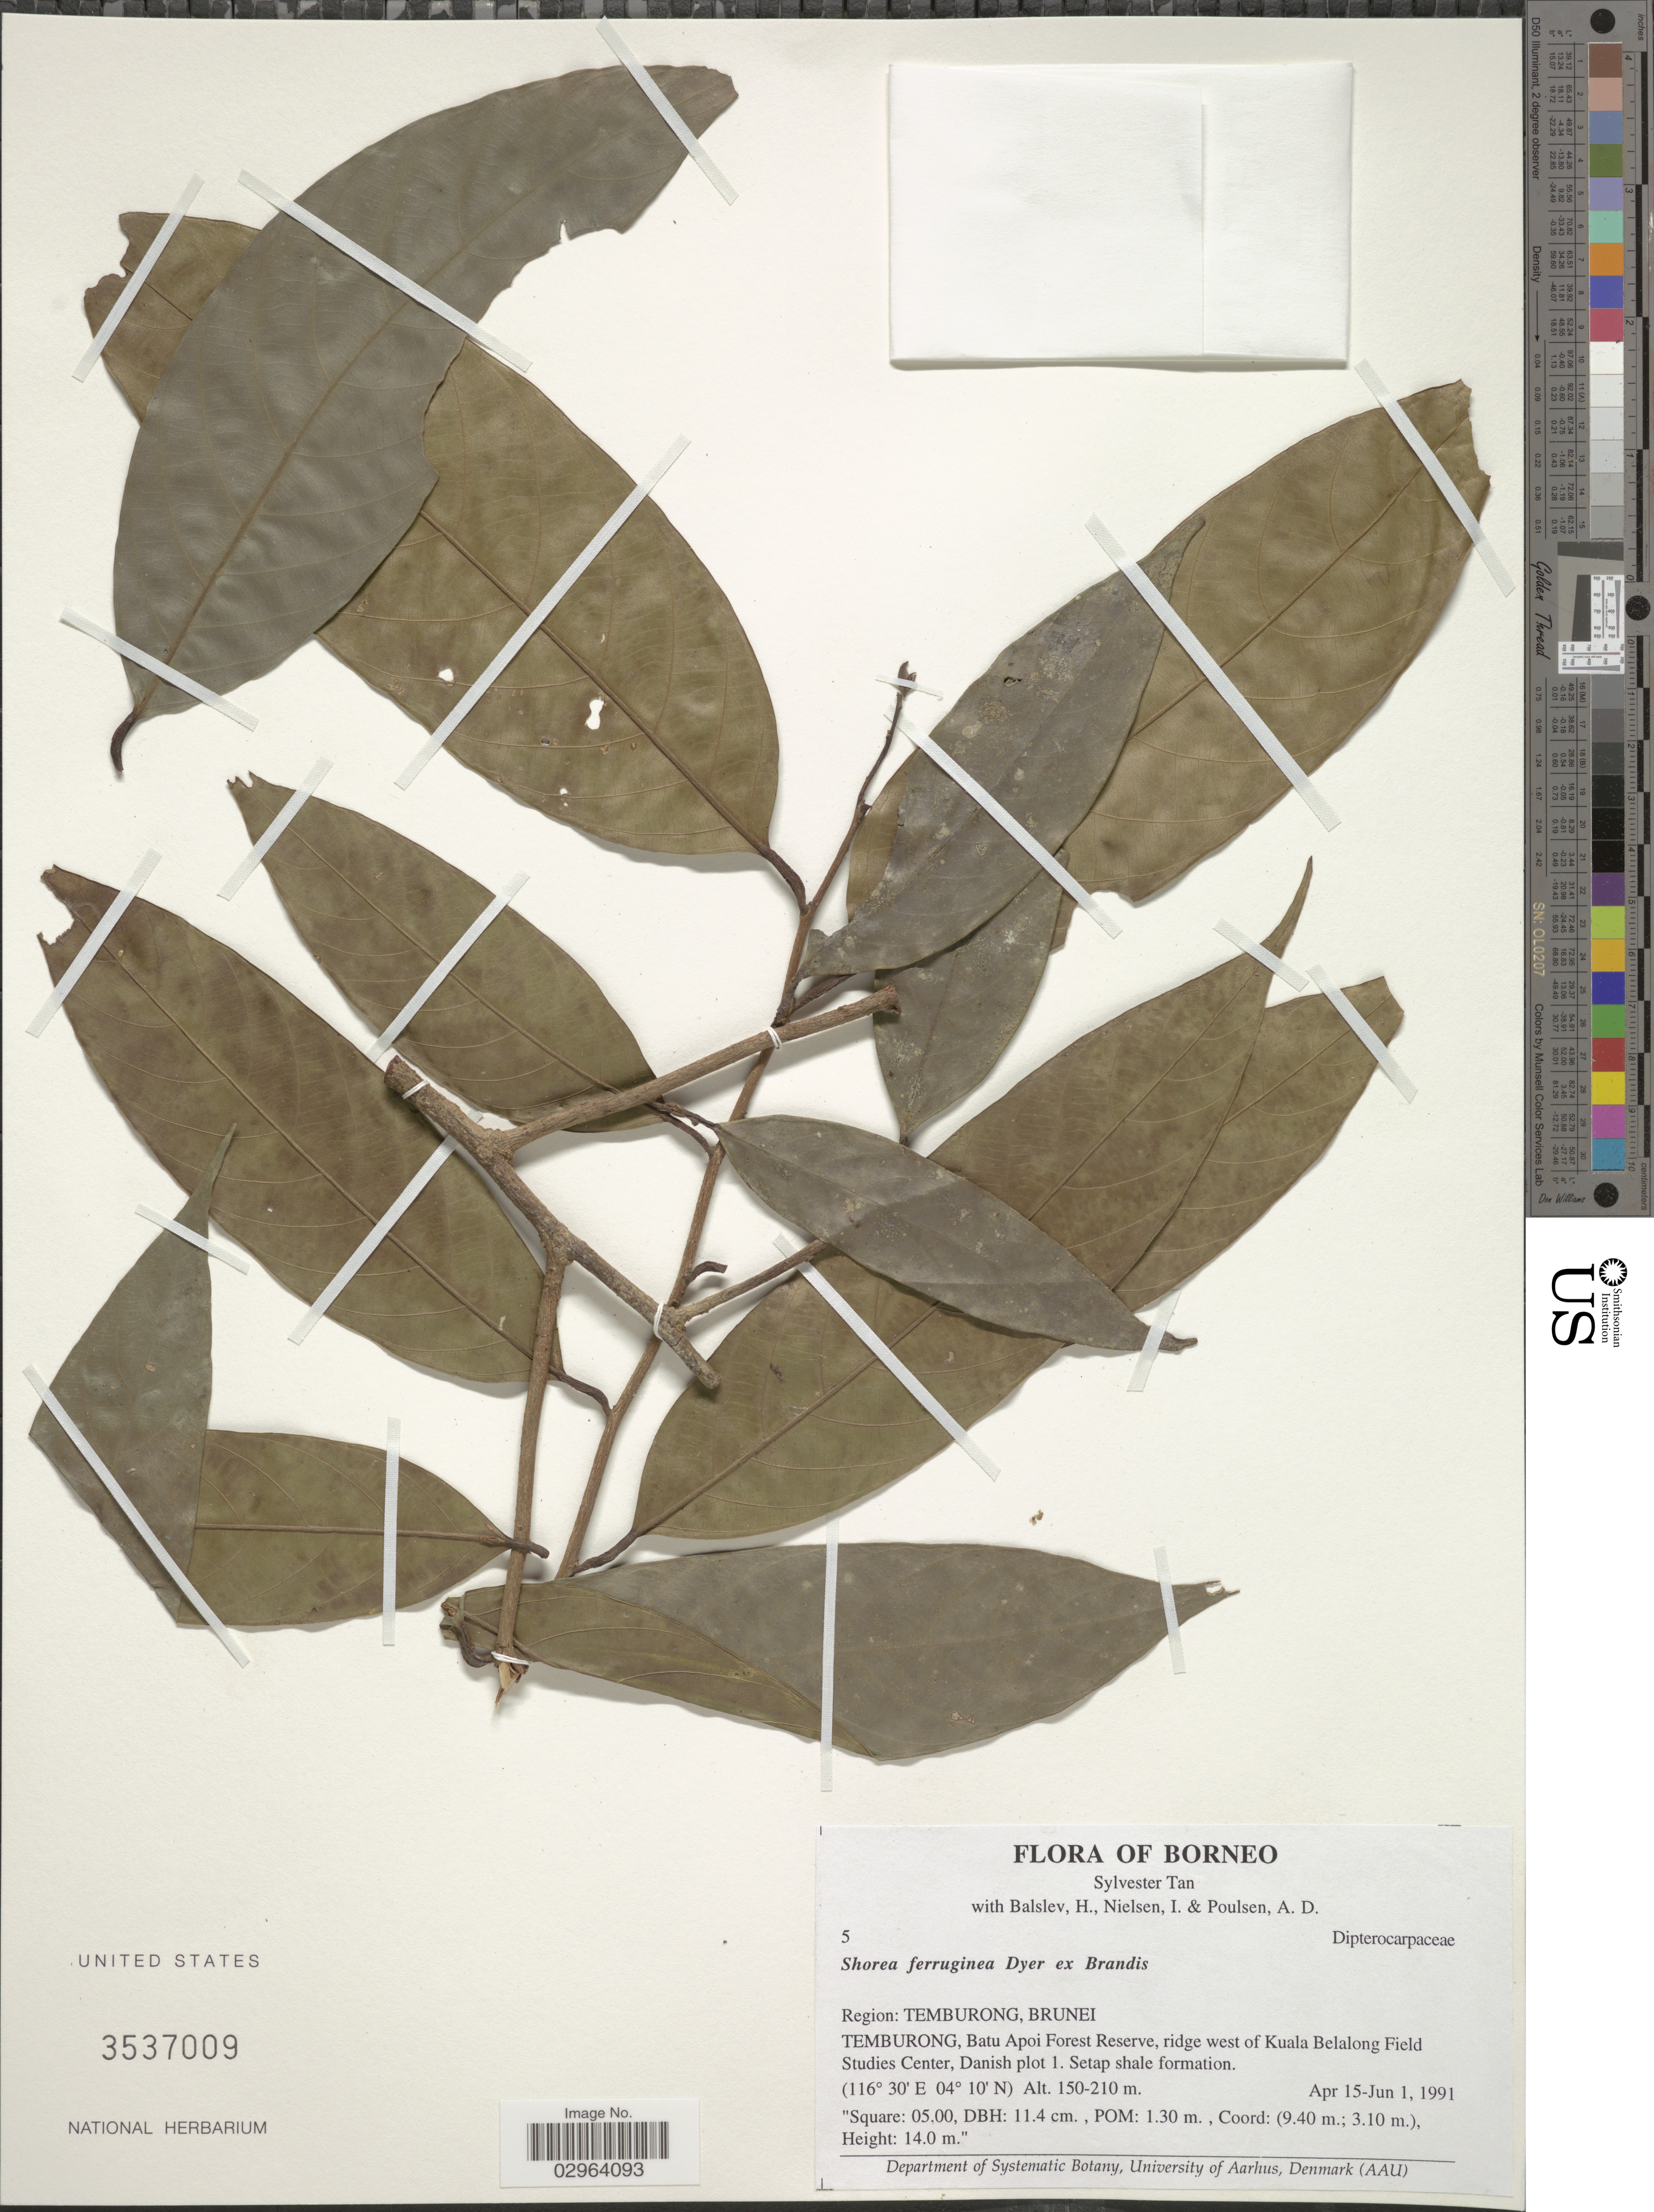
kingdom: Plantae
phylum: Tracheophyta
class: Magnoliopsida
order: Malvales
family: Dipterocarpaceae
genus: Rubroshorea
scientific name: Rubroshorea ferruginea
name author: (Dyer ex Brandis) P.S. Ashton & J. Heck.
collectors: S. Tan, H. Balslev, I. Nielsen & A. D. Poulsen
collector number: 5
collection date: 1991-04-15/1991-06-01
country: Brunei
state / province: Temburong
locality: Borneo. Region: Temburong, Brunei. Temburong, Batu Forest Reserve, ridge west of Kuala Belalong Field Studies Center, Danish plot 1. Setap shale formation.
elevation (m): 150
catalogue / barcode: US 3537009